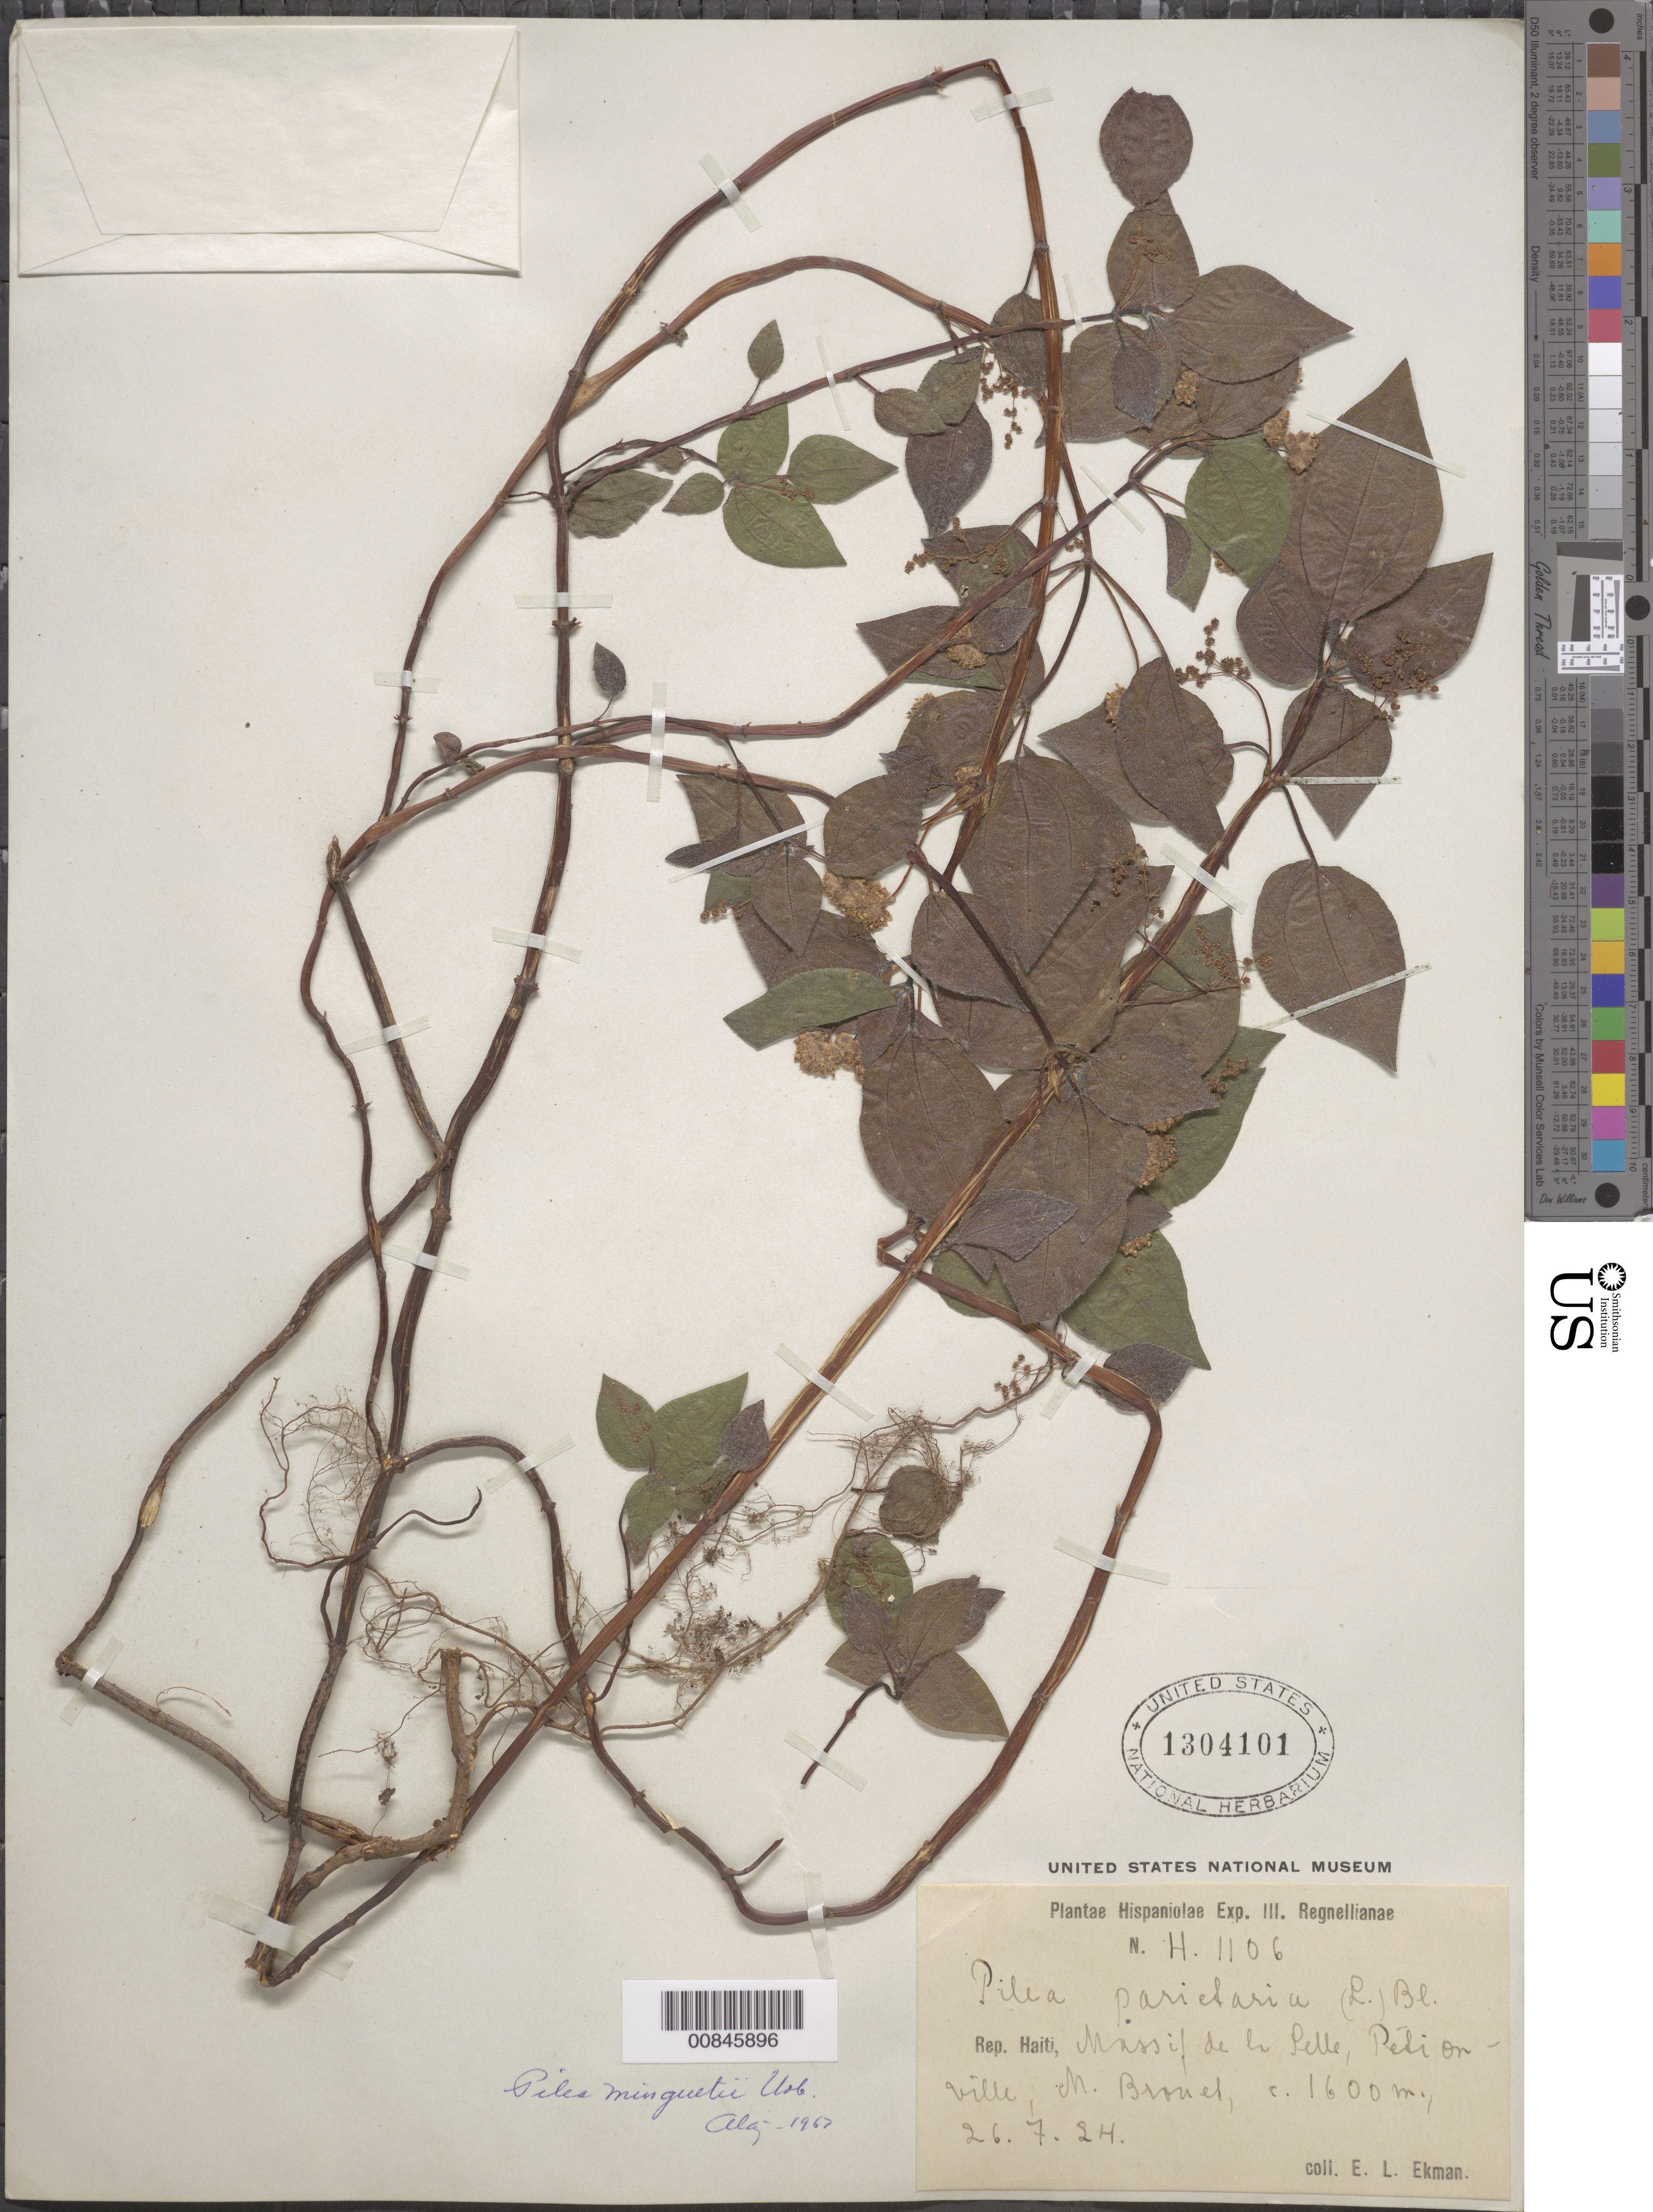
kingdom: Plantae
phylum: Tracheophyta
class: Magnoliopsida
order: Rosales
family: Urticaceae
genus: Pilea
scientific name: Pilea minguetii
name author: Urb.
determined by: Liogier, Alain H.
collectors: E. L. Ekman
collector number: H 1106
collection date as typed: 26 Jul 1924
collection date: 1924-07-26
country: Haiti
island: Hispaniola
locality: Massif de la Selle, Pétionville, M. Brouet.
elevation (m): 1600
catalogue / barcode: US 1304101